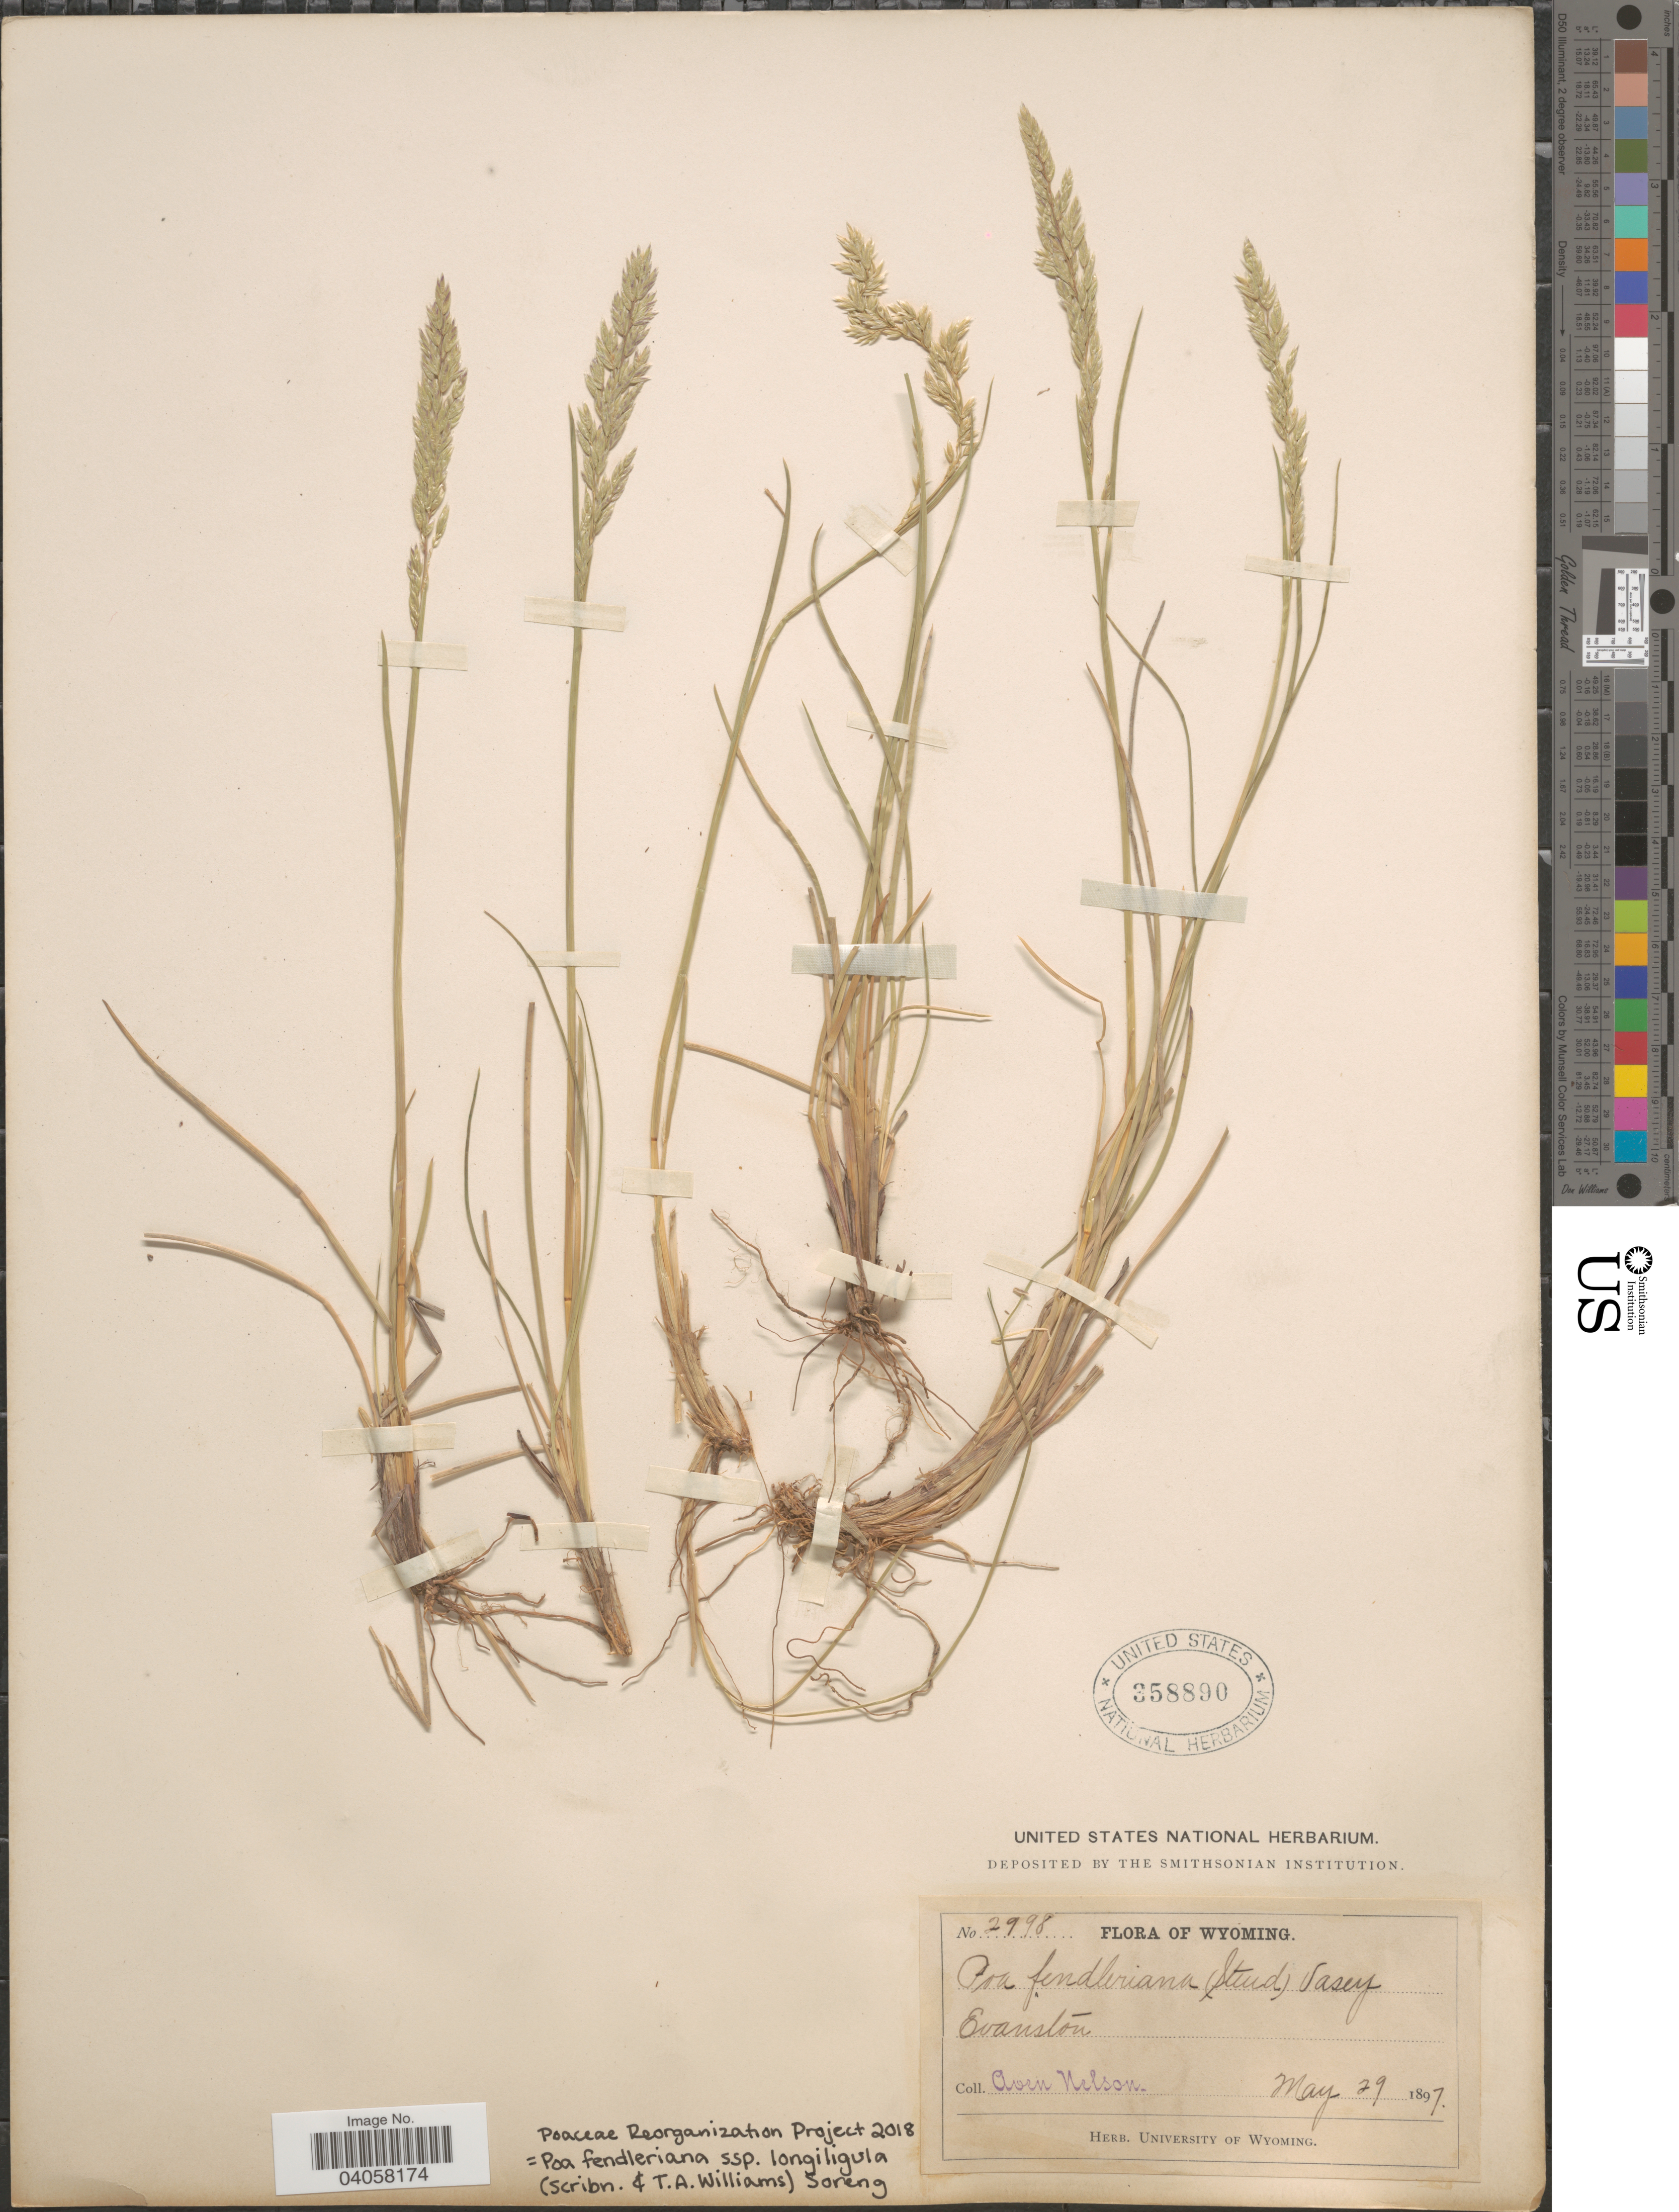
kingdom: Plantae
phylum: Tracheophyta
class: Liliopsida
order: Poales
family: Poaceae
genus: Poa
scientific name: Poa fendleriana subsp. longiligula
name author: (Scribn. & T.A. Williams) Soreng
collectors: A. Nelson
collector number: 2998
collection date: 1897-05-29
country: United States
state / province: Wyoming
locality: Evanston.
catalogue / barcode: US 358890